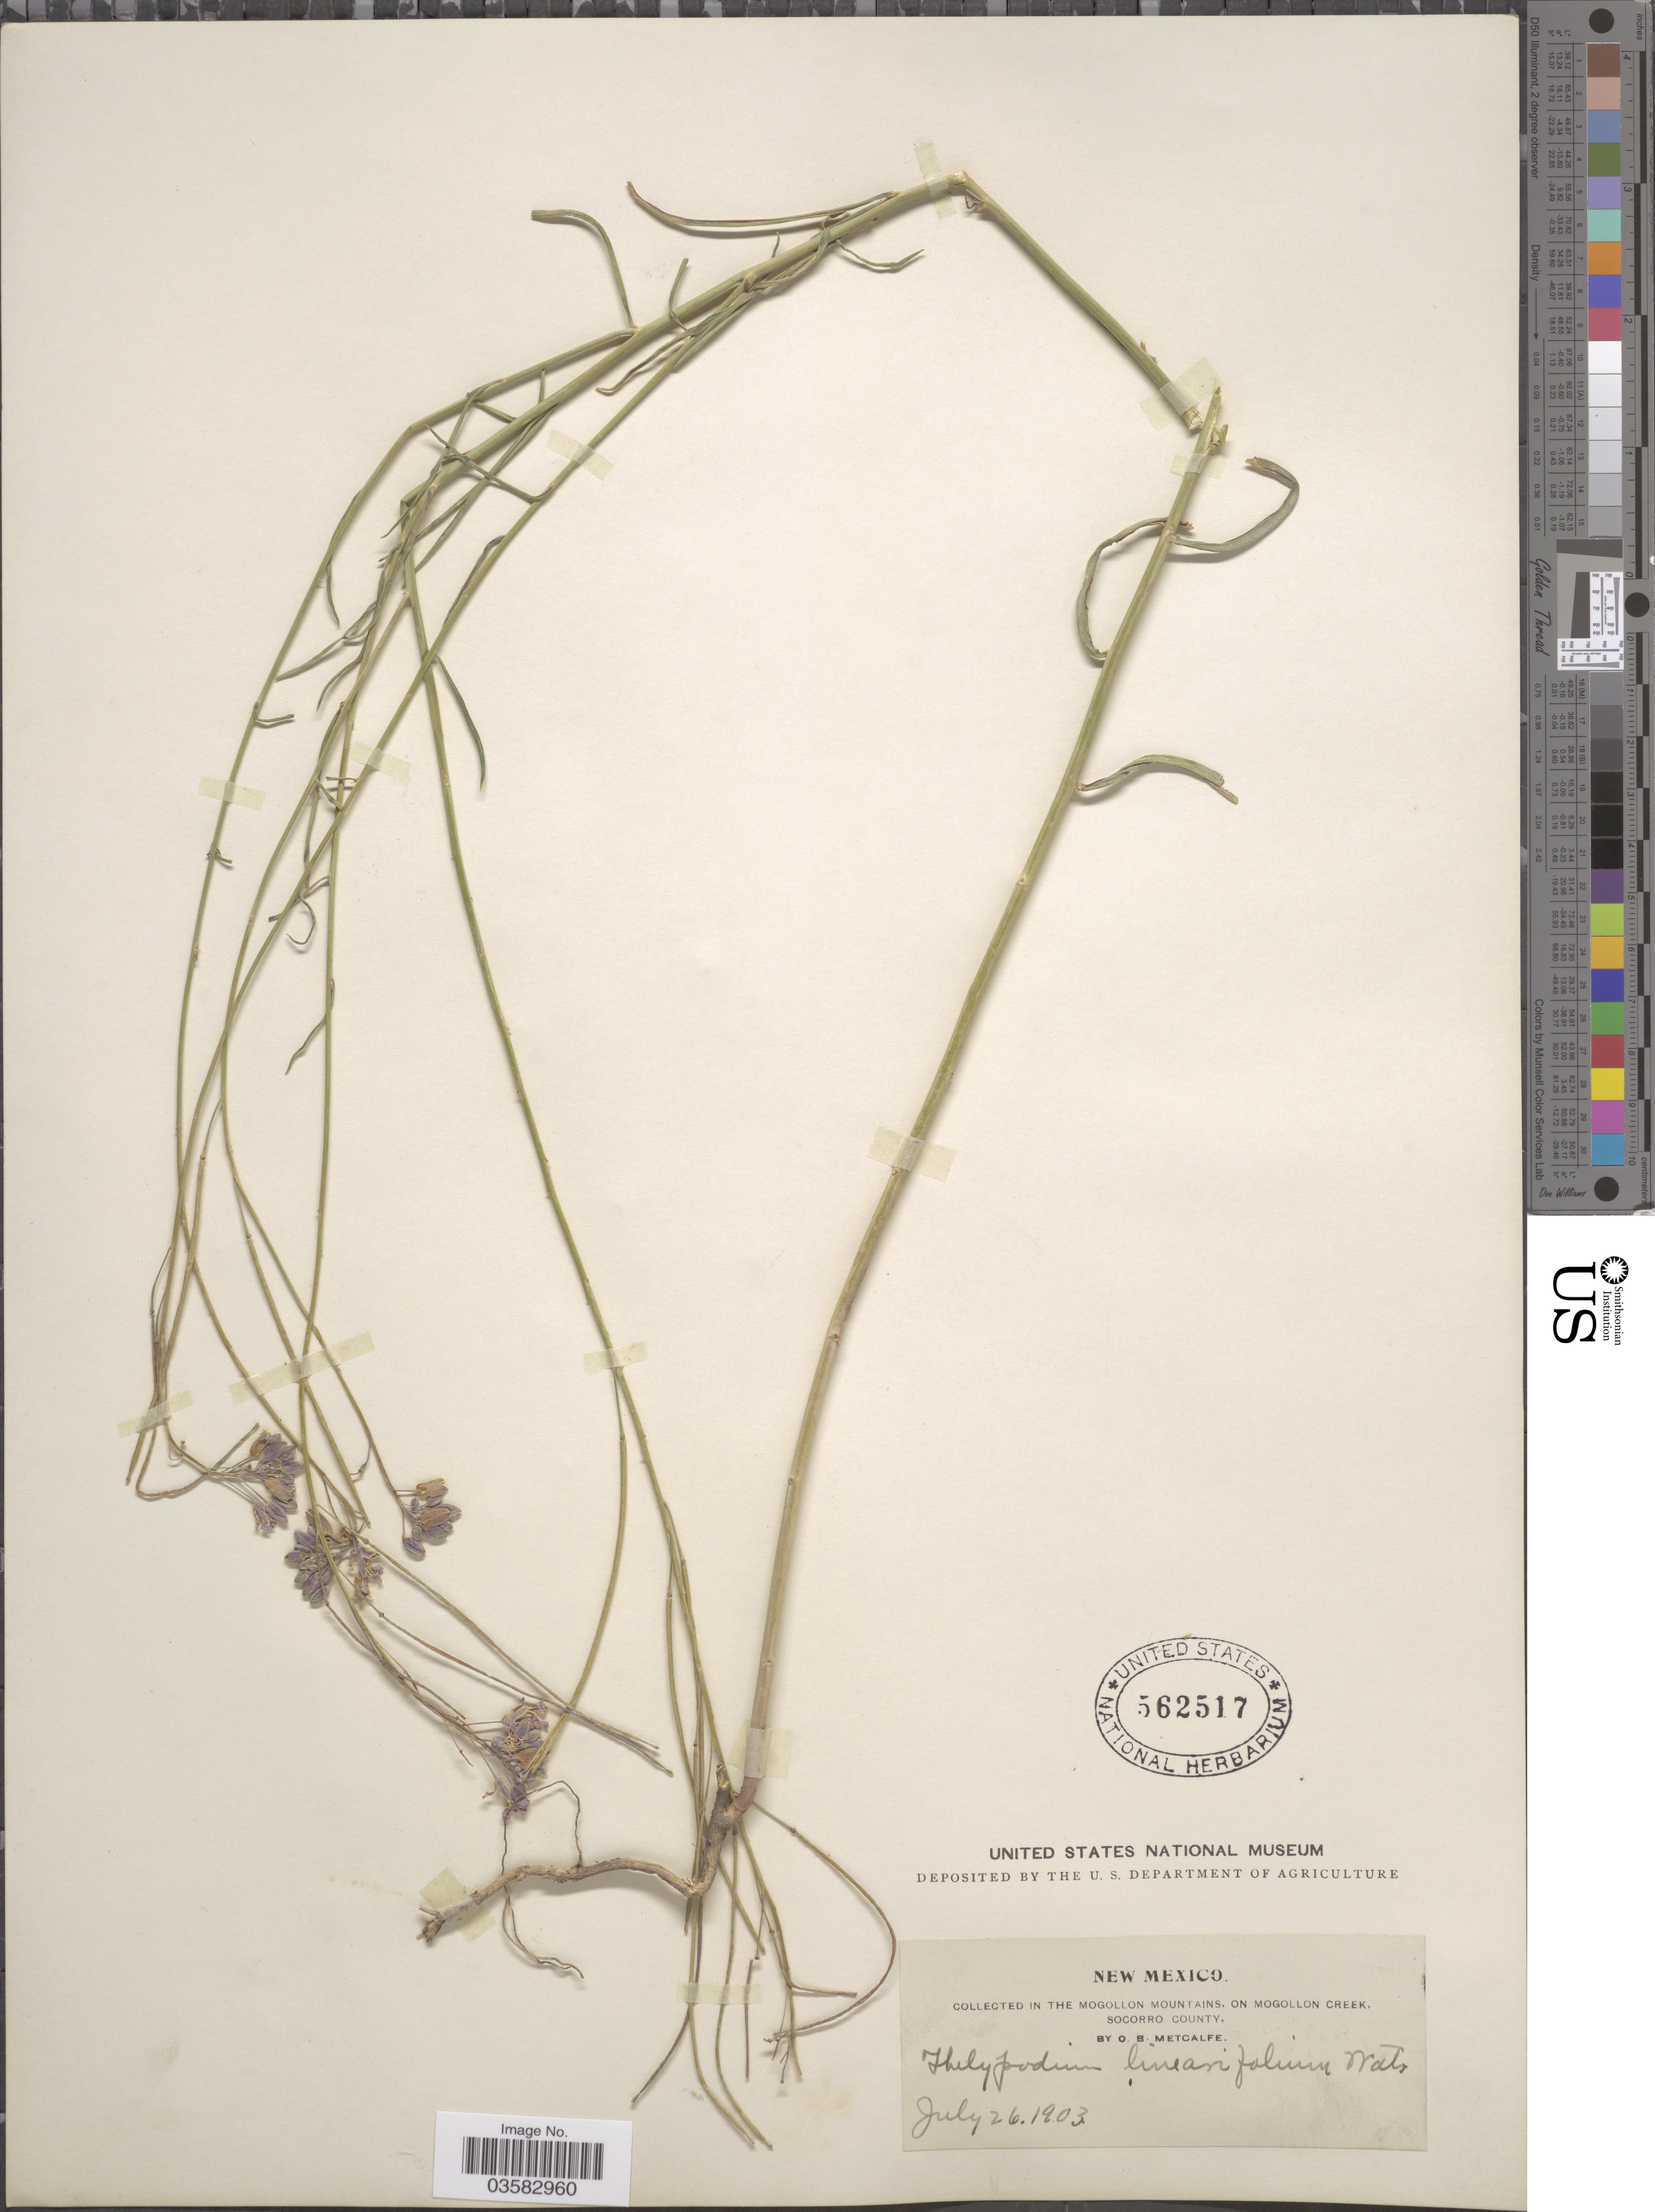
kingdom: Plantae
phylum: Tracheophyta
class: Magnoliopsida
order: Brassicales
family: Brassicaceae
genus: Sisymbrium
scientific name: Sisymbrium linearifolium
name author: (A. Gray) Payson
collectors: O. B. Metcalfe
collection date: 1903-07-26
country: United States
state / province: New Mexico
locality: In the Mogollon Mountains, on Mogollon Creek, Socorro County.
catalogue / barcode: US 562517